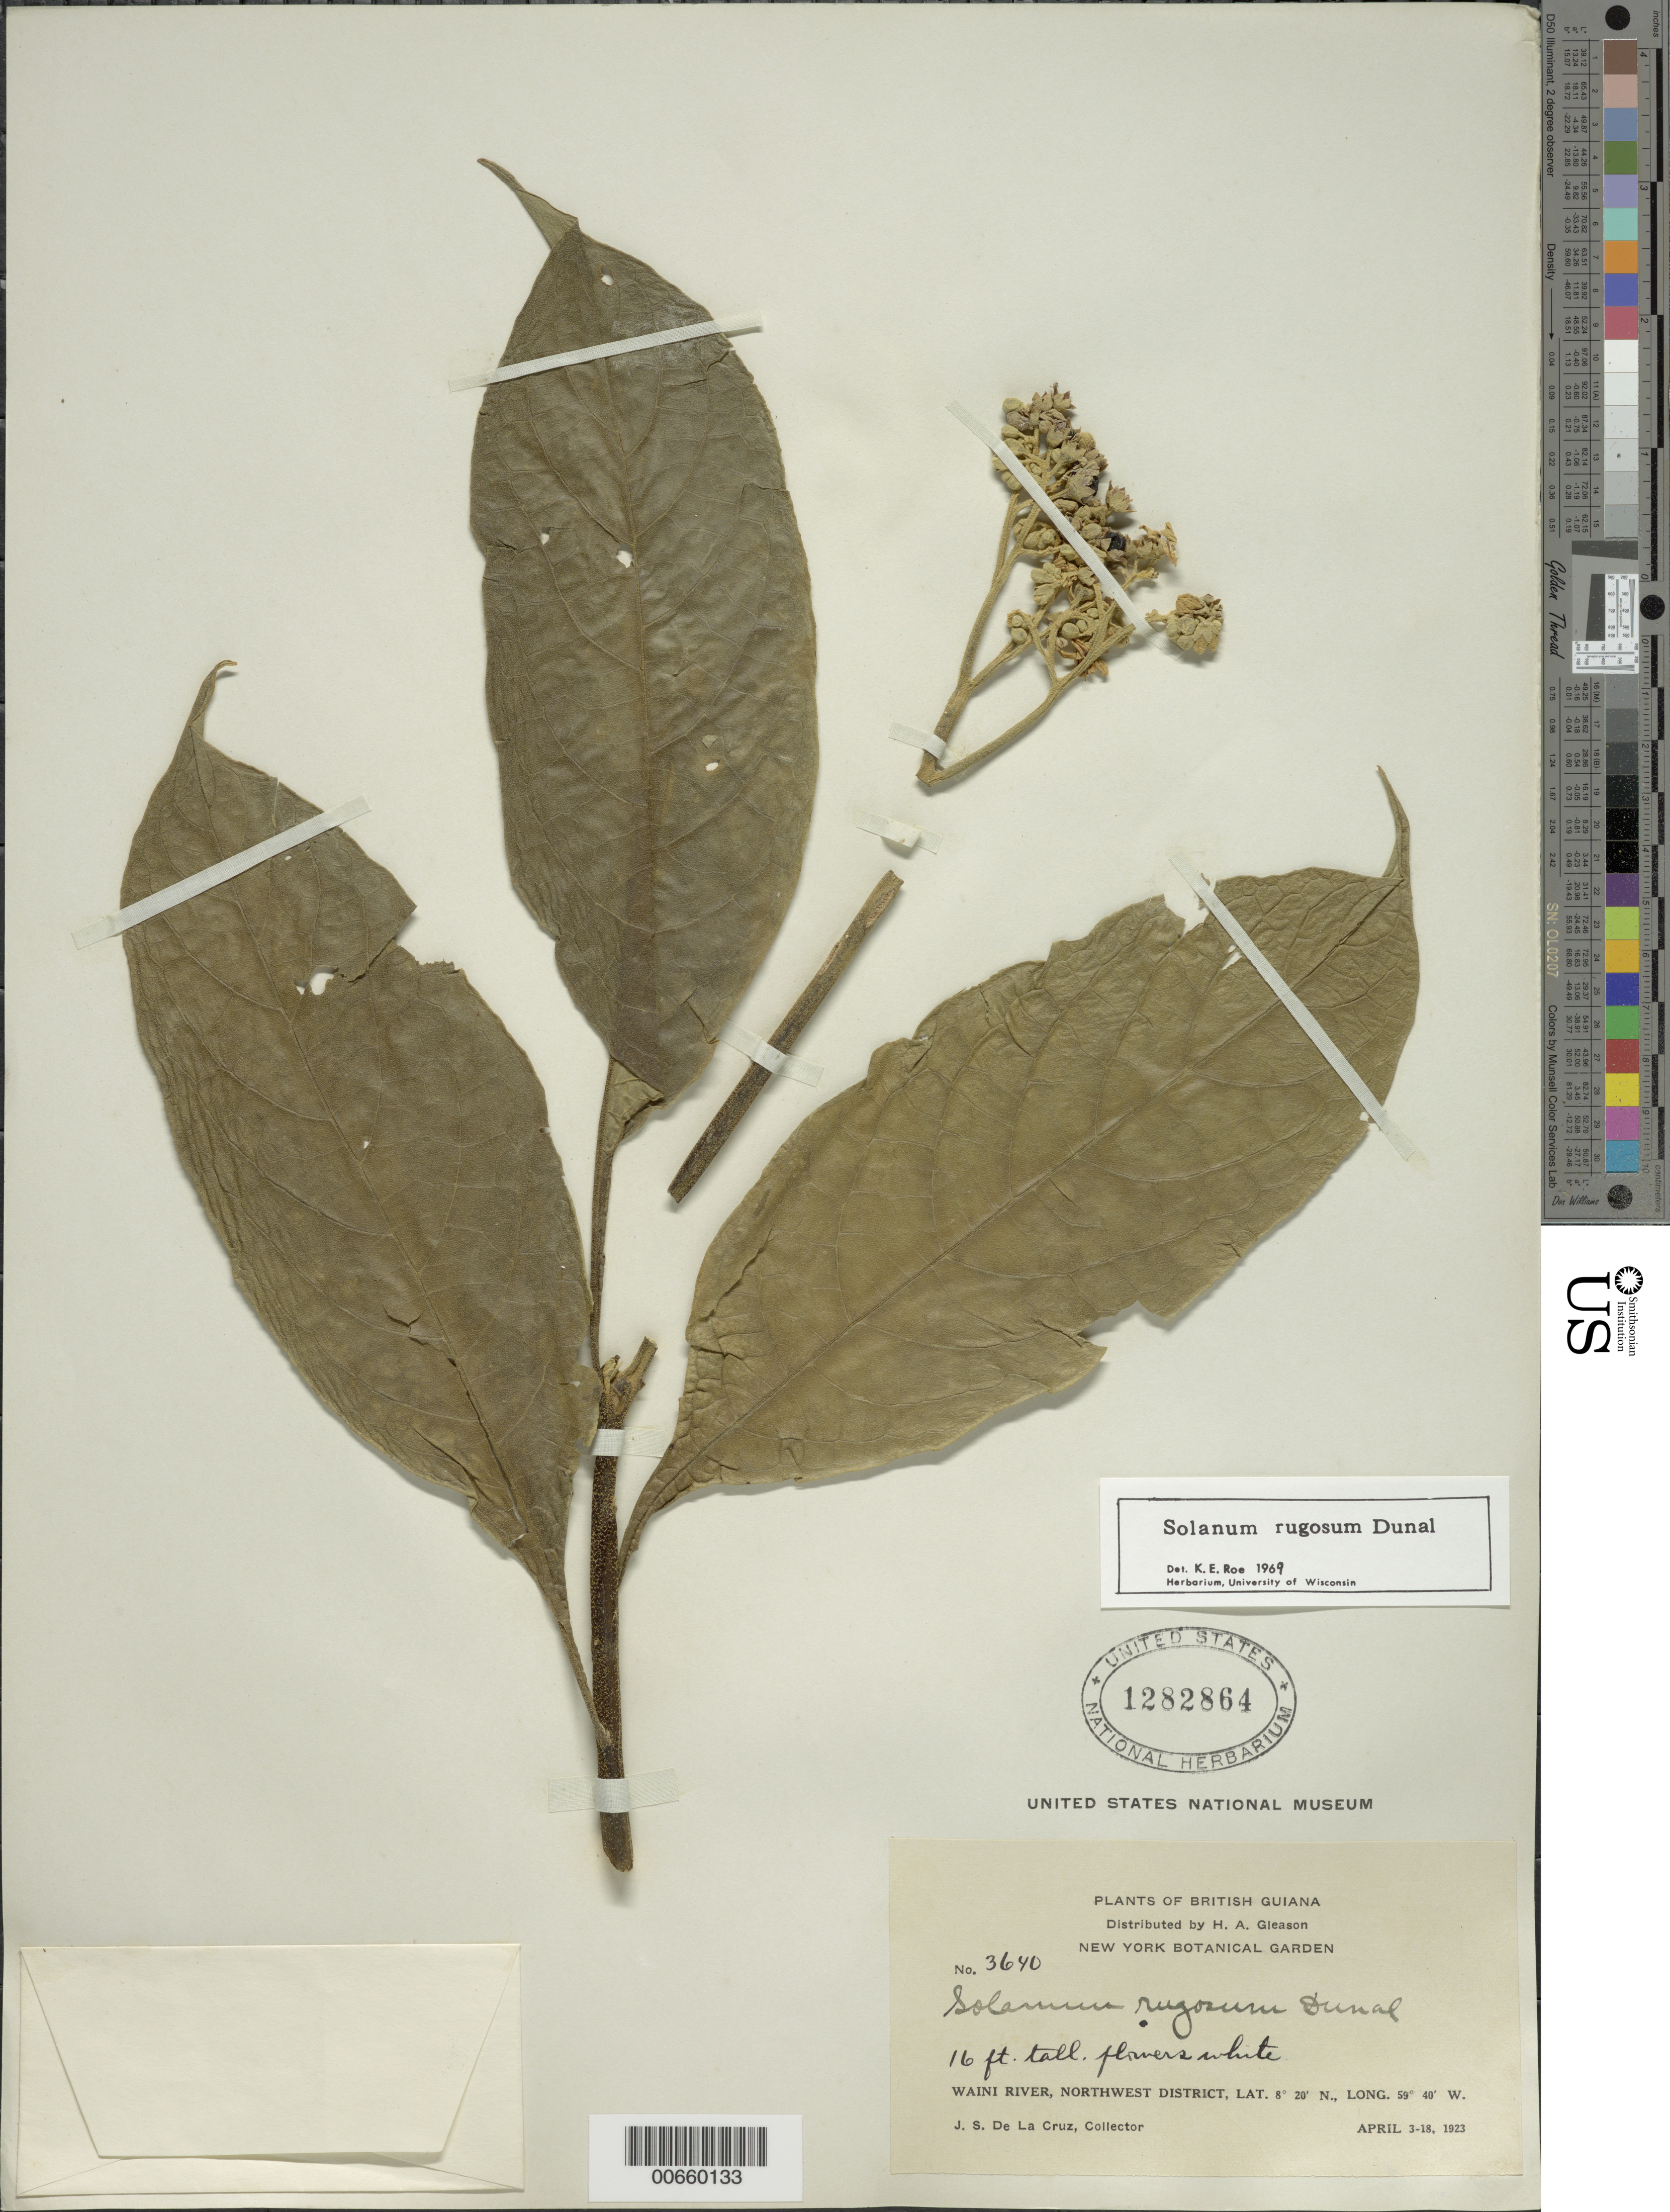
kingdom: Plantae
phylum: Tracheophyta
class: Magnoliopsida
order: Solanales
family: Solanaceae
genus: Solanum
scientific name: Solanum rugosum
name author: Dunal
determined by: Roe, K. E.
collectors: J. S. de la Cruz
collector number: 3640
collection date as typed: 4 Apr 1923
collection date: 1923-04-04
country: Guyana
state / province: Barima-Waini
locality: Waini R., NW District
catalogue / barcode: US 1282864